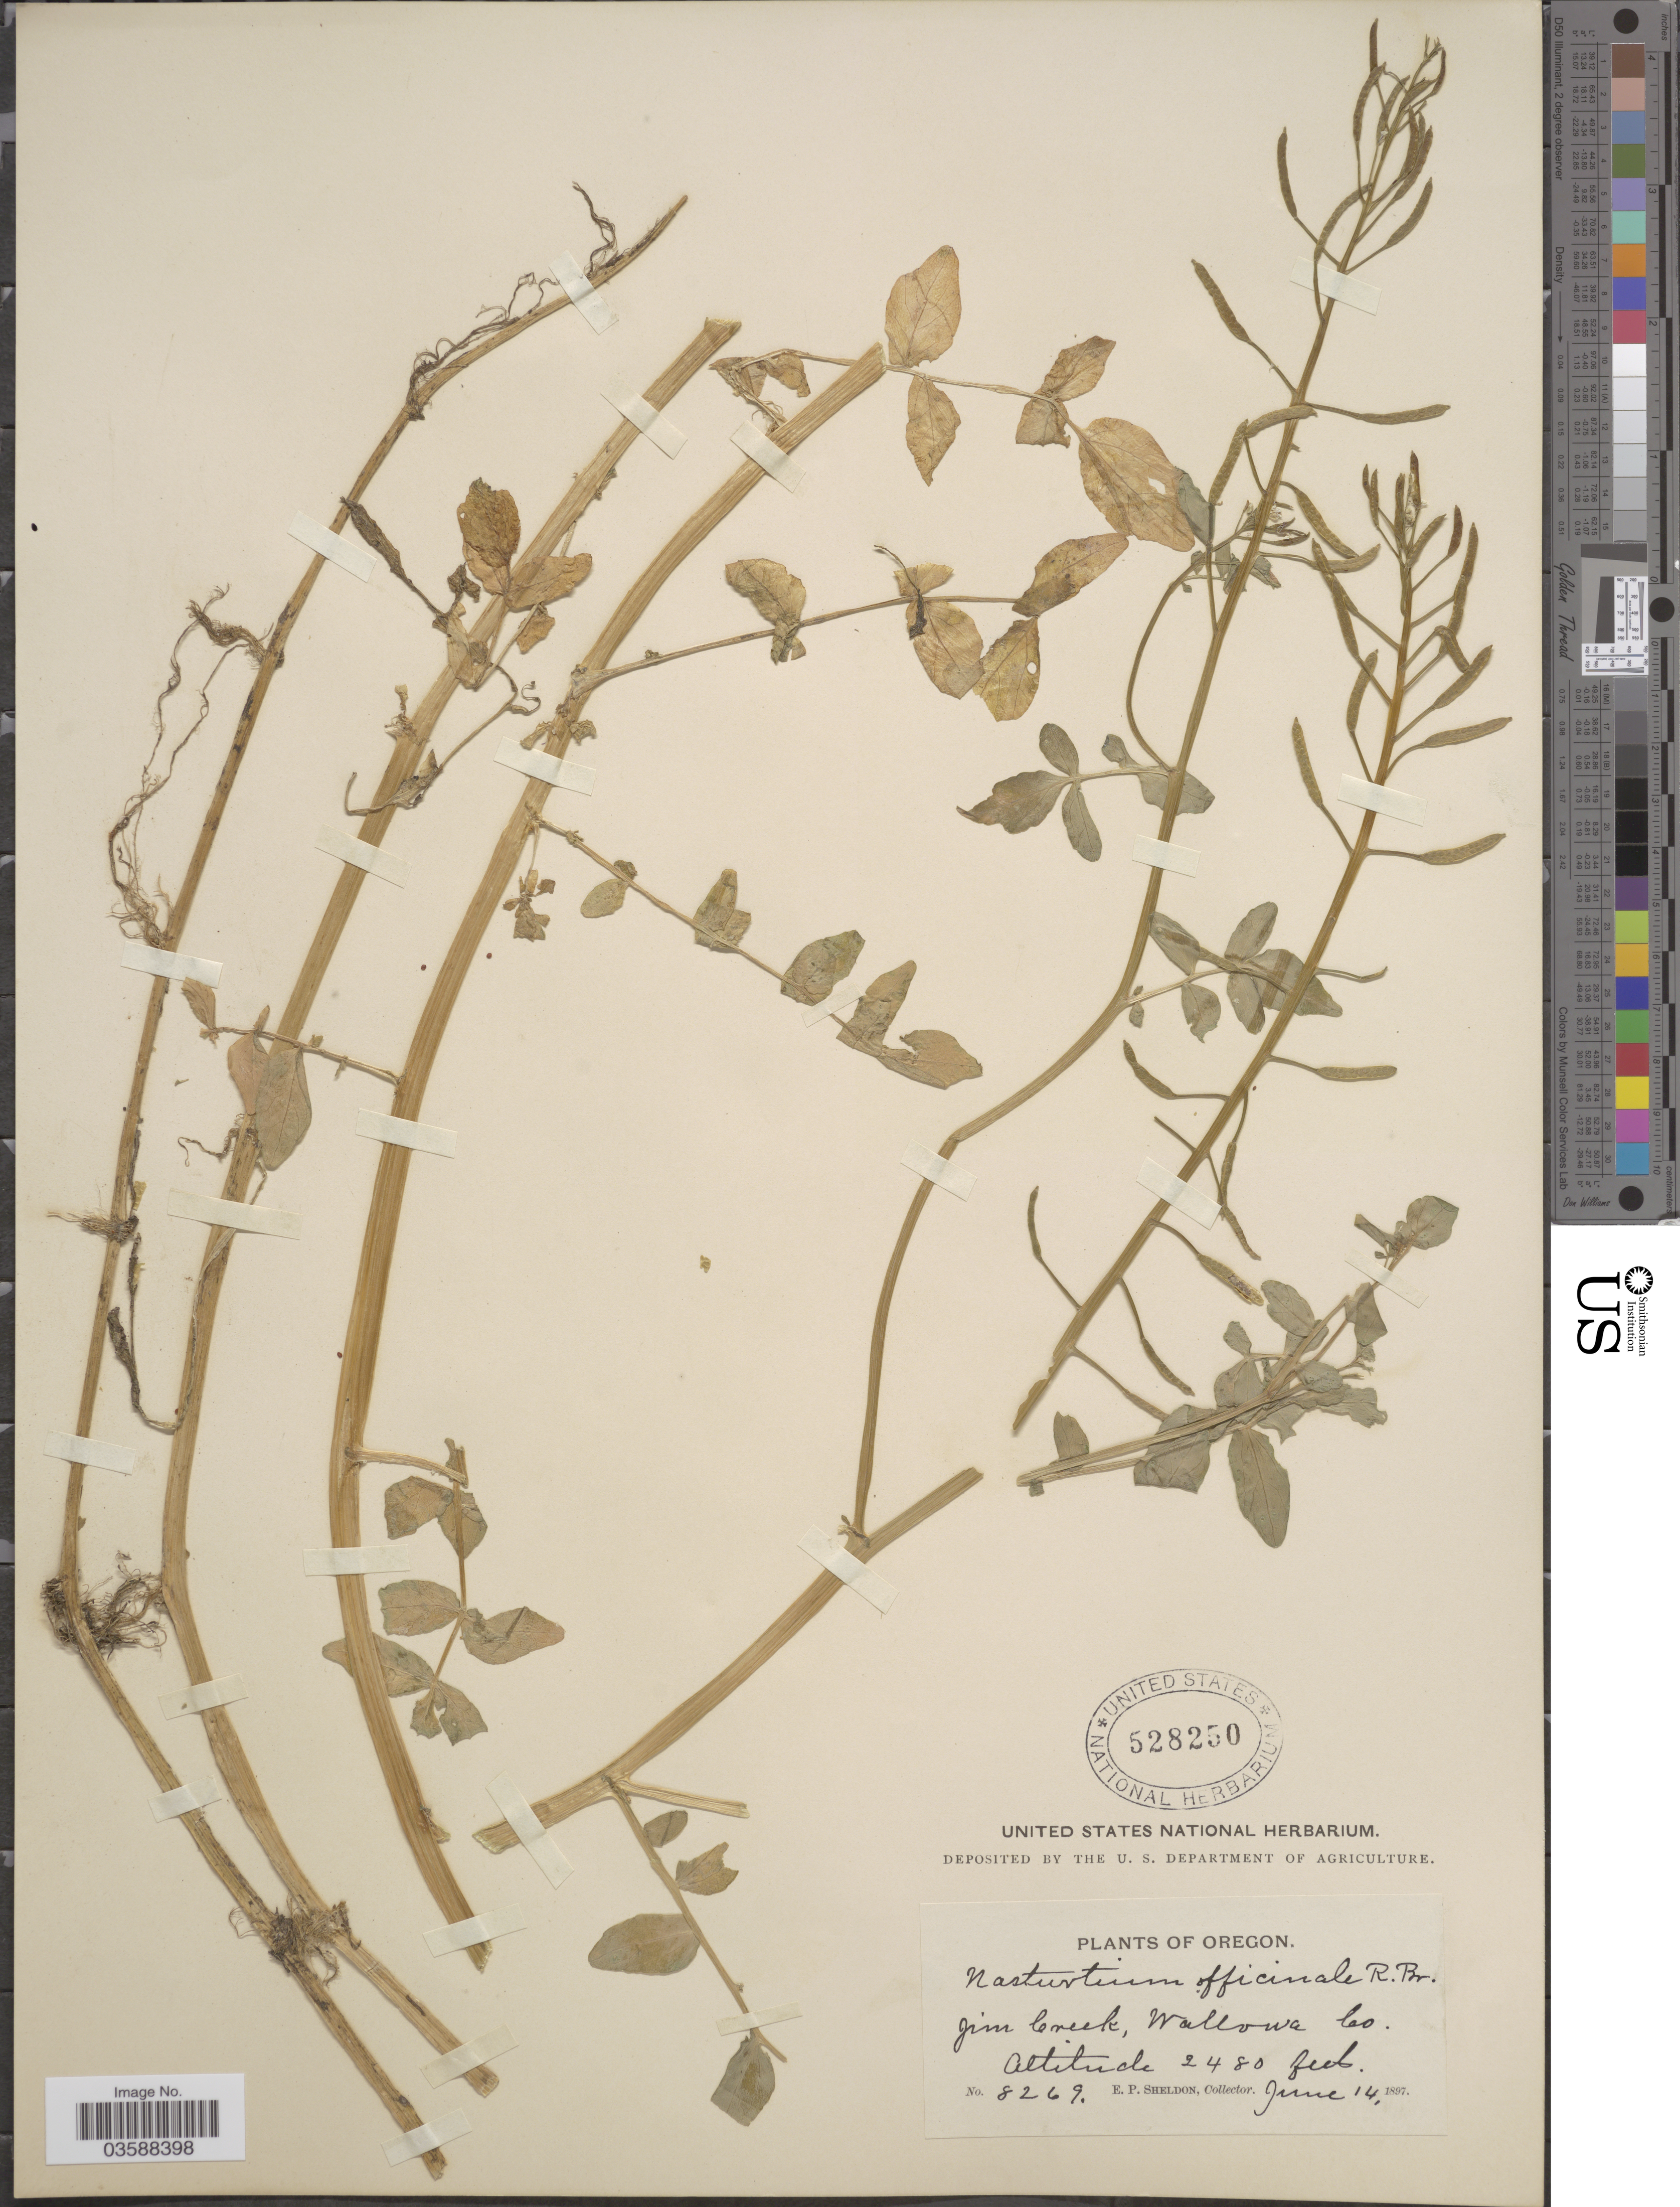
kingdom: Plantae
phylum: Tracheophyta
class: Magnoliopsida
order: Brassicales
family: Brassicaceae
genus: Nasturtium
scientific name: Nasturtium officinale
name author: R. Br.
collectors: E. P. Sheldon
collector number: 8269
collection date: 1897-06-14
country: United States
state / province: Oregon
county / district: Wallowa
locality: Jim Creek, Wallowa Co.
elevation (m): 756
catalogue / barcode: US 528250